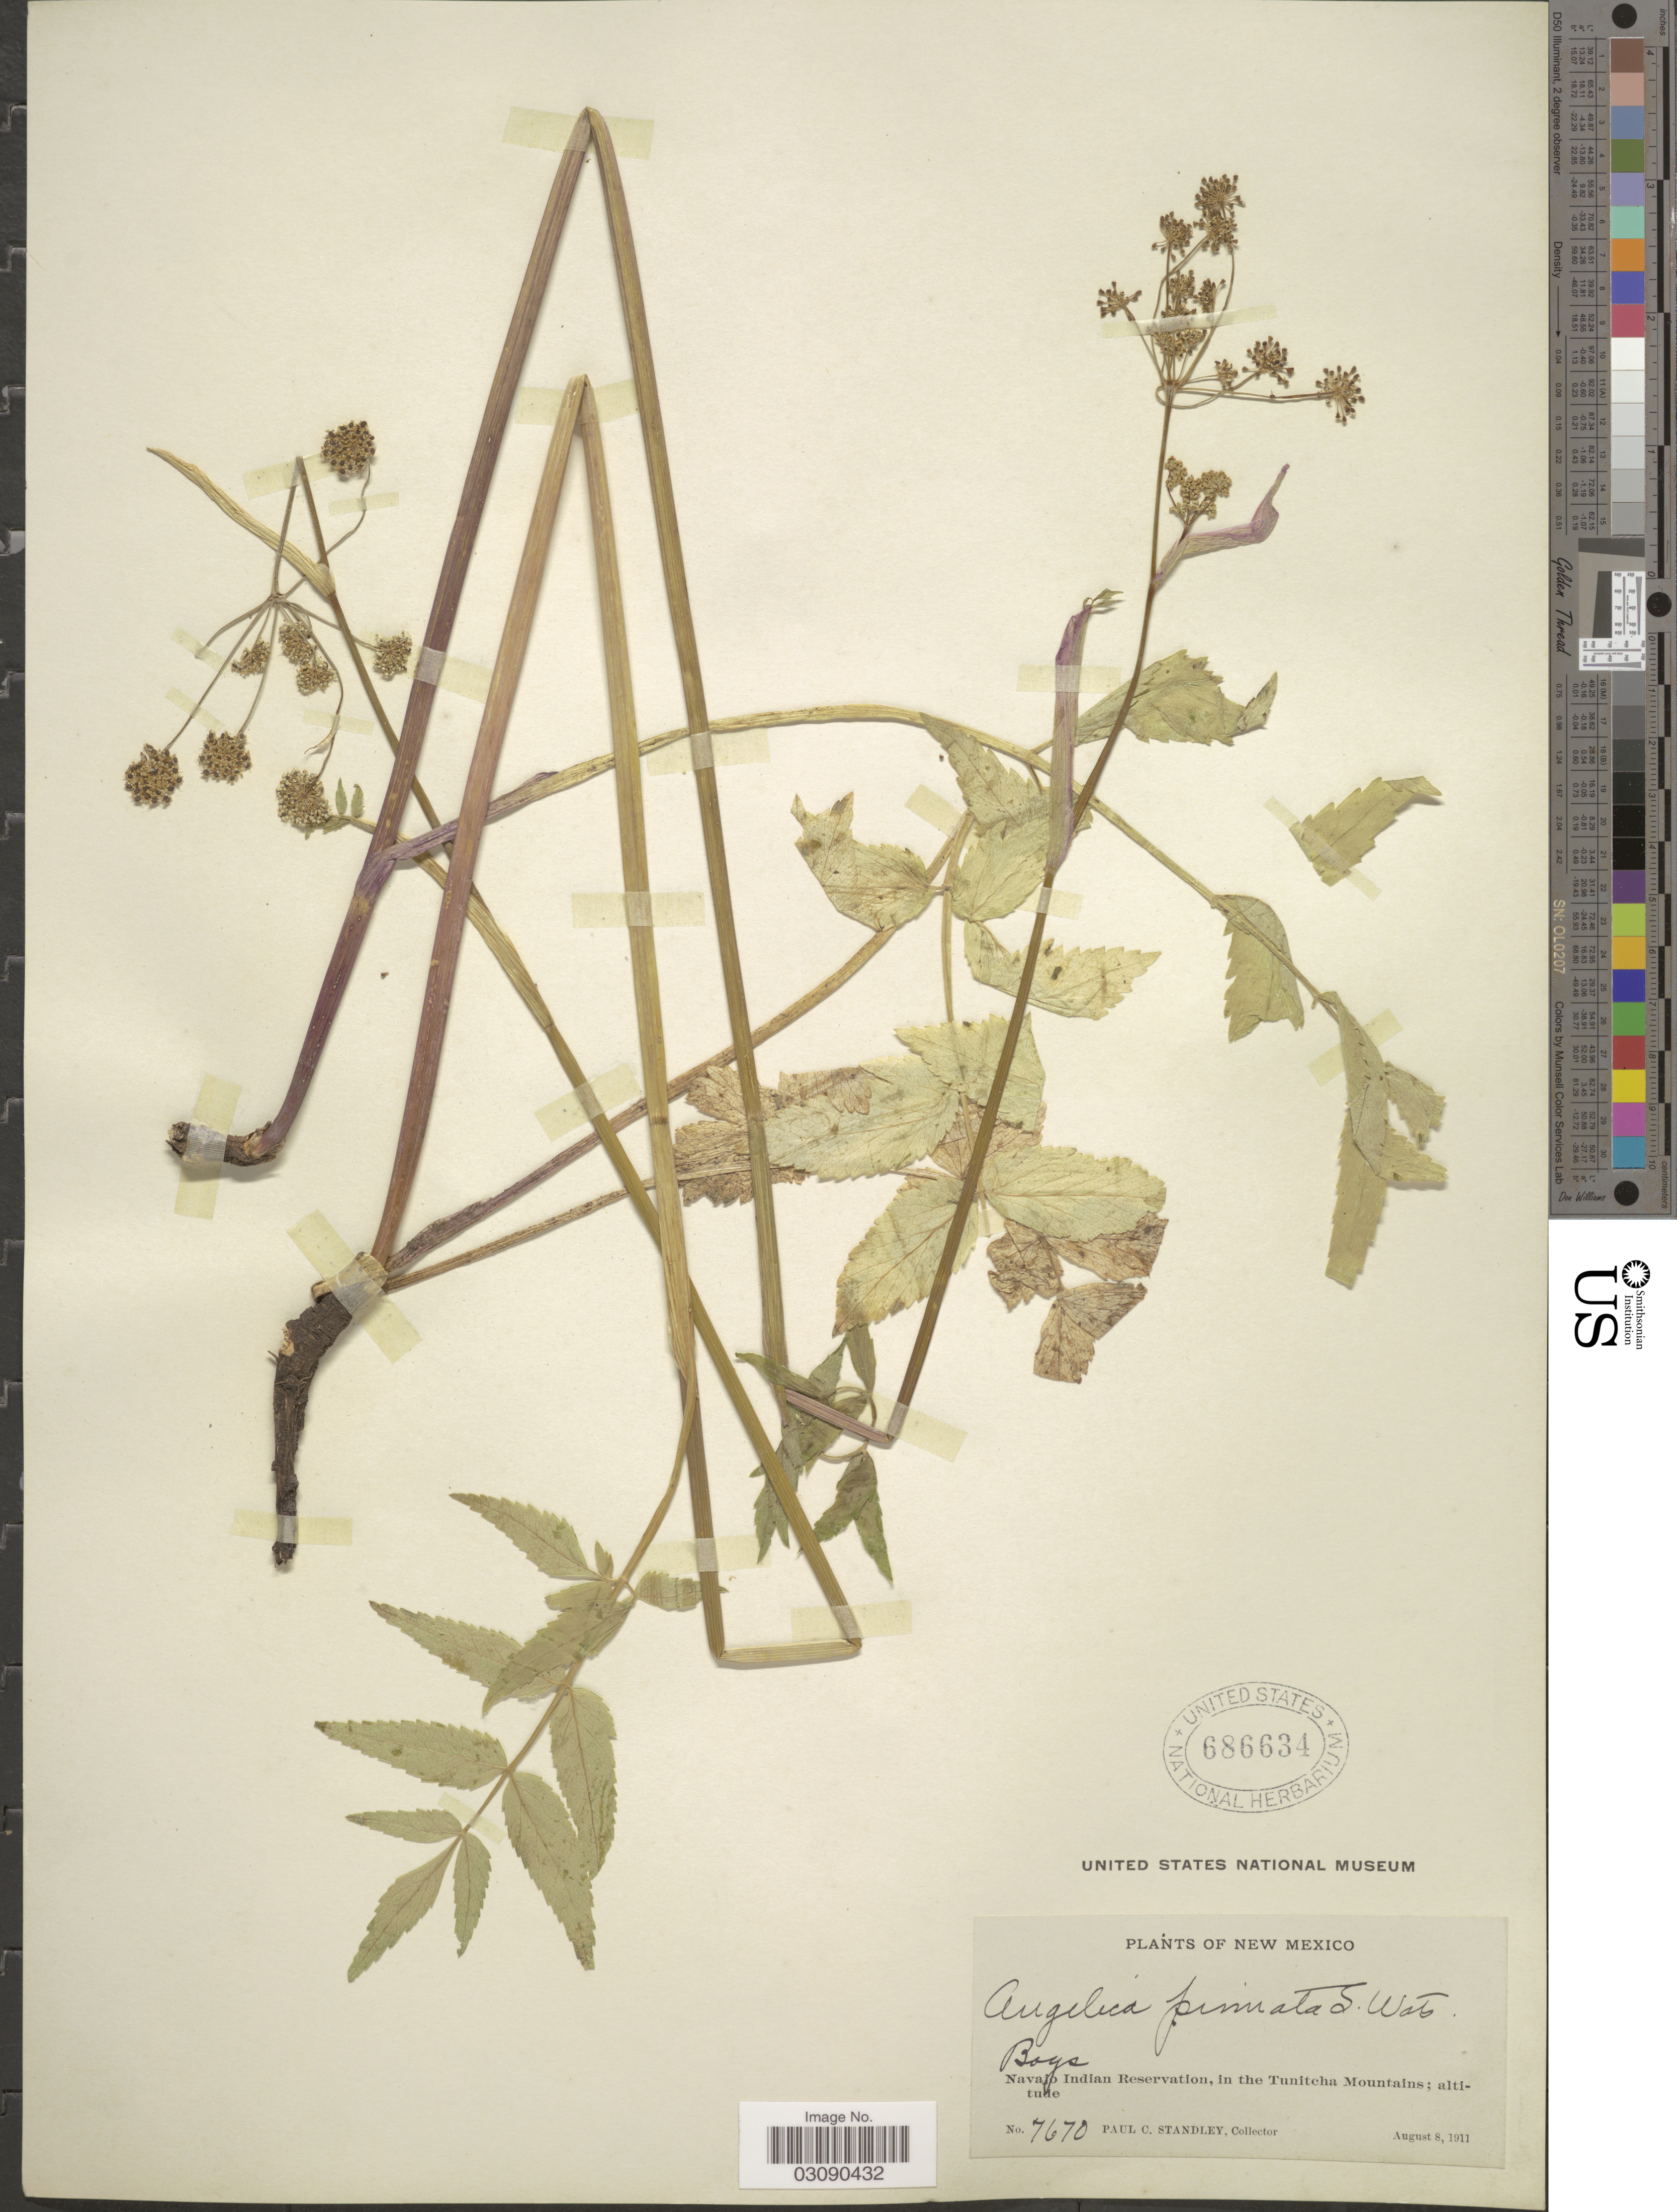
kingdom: Plantae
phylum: Tracheophyta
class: Magnoliopsida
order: Apiales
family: Apiaceae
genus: Angelica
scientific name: Angelica pinnata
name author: S. Watson in C. King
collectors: P. C. Standley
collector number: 7670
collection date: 1911-08-08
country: United States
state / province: New Mexico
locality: Navajo Idian Reservation, in the Tunitcha Mountains.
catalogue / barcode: US 686634